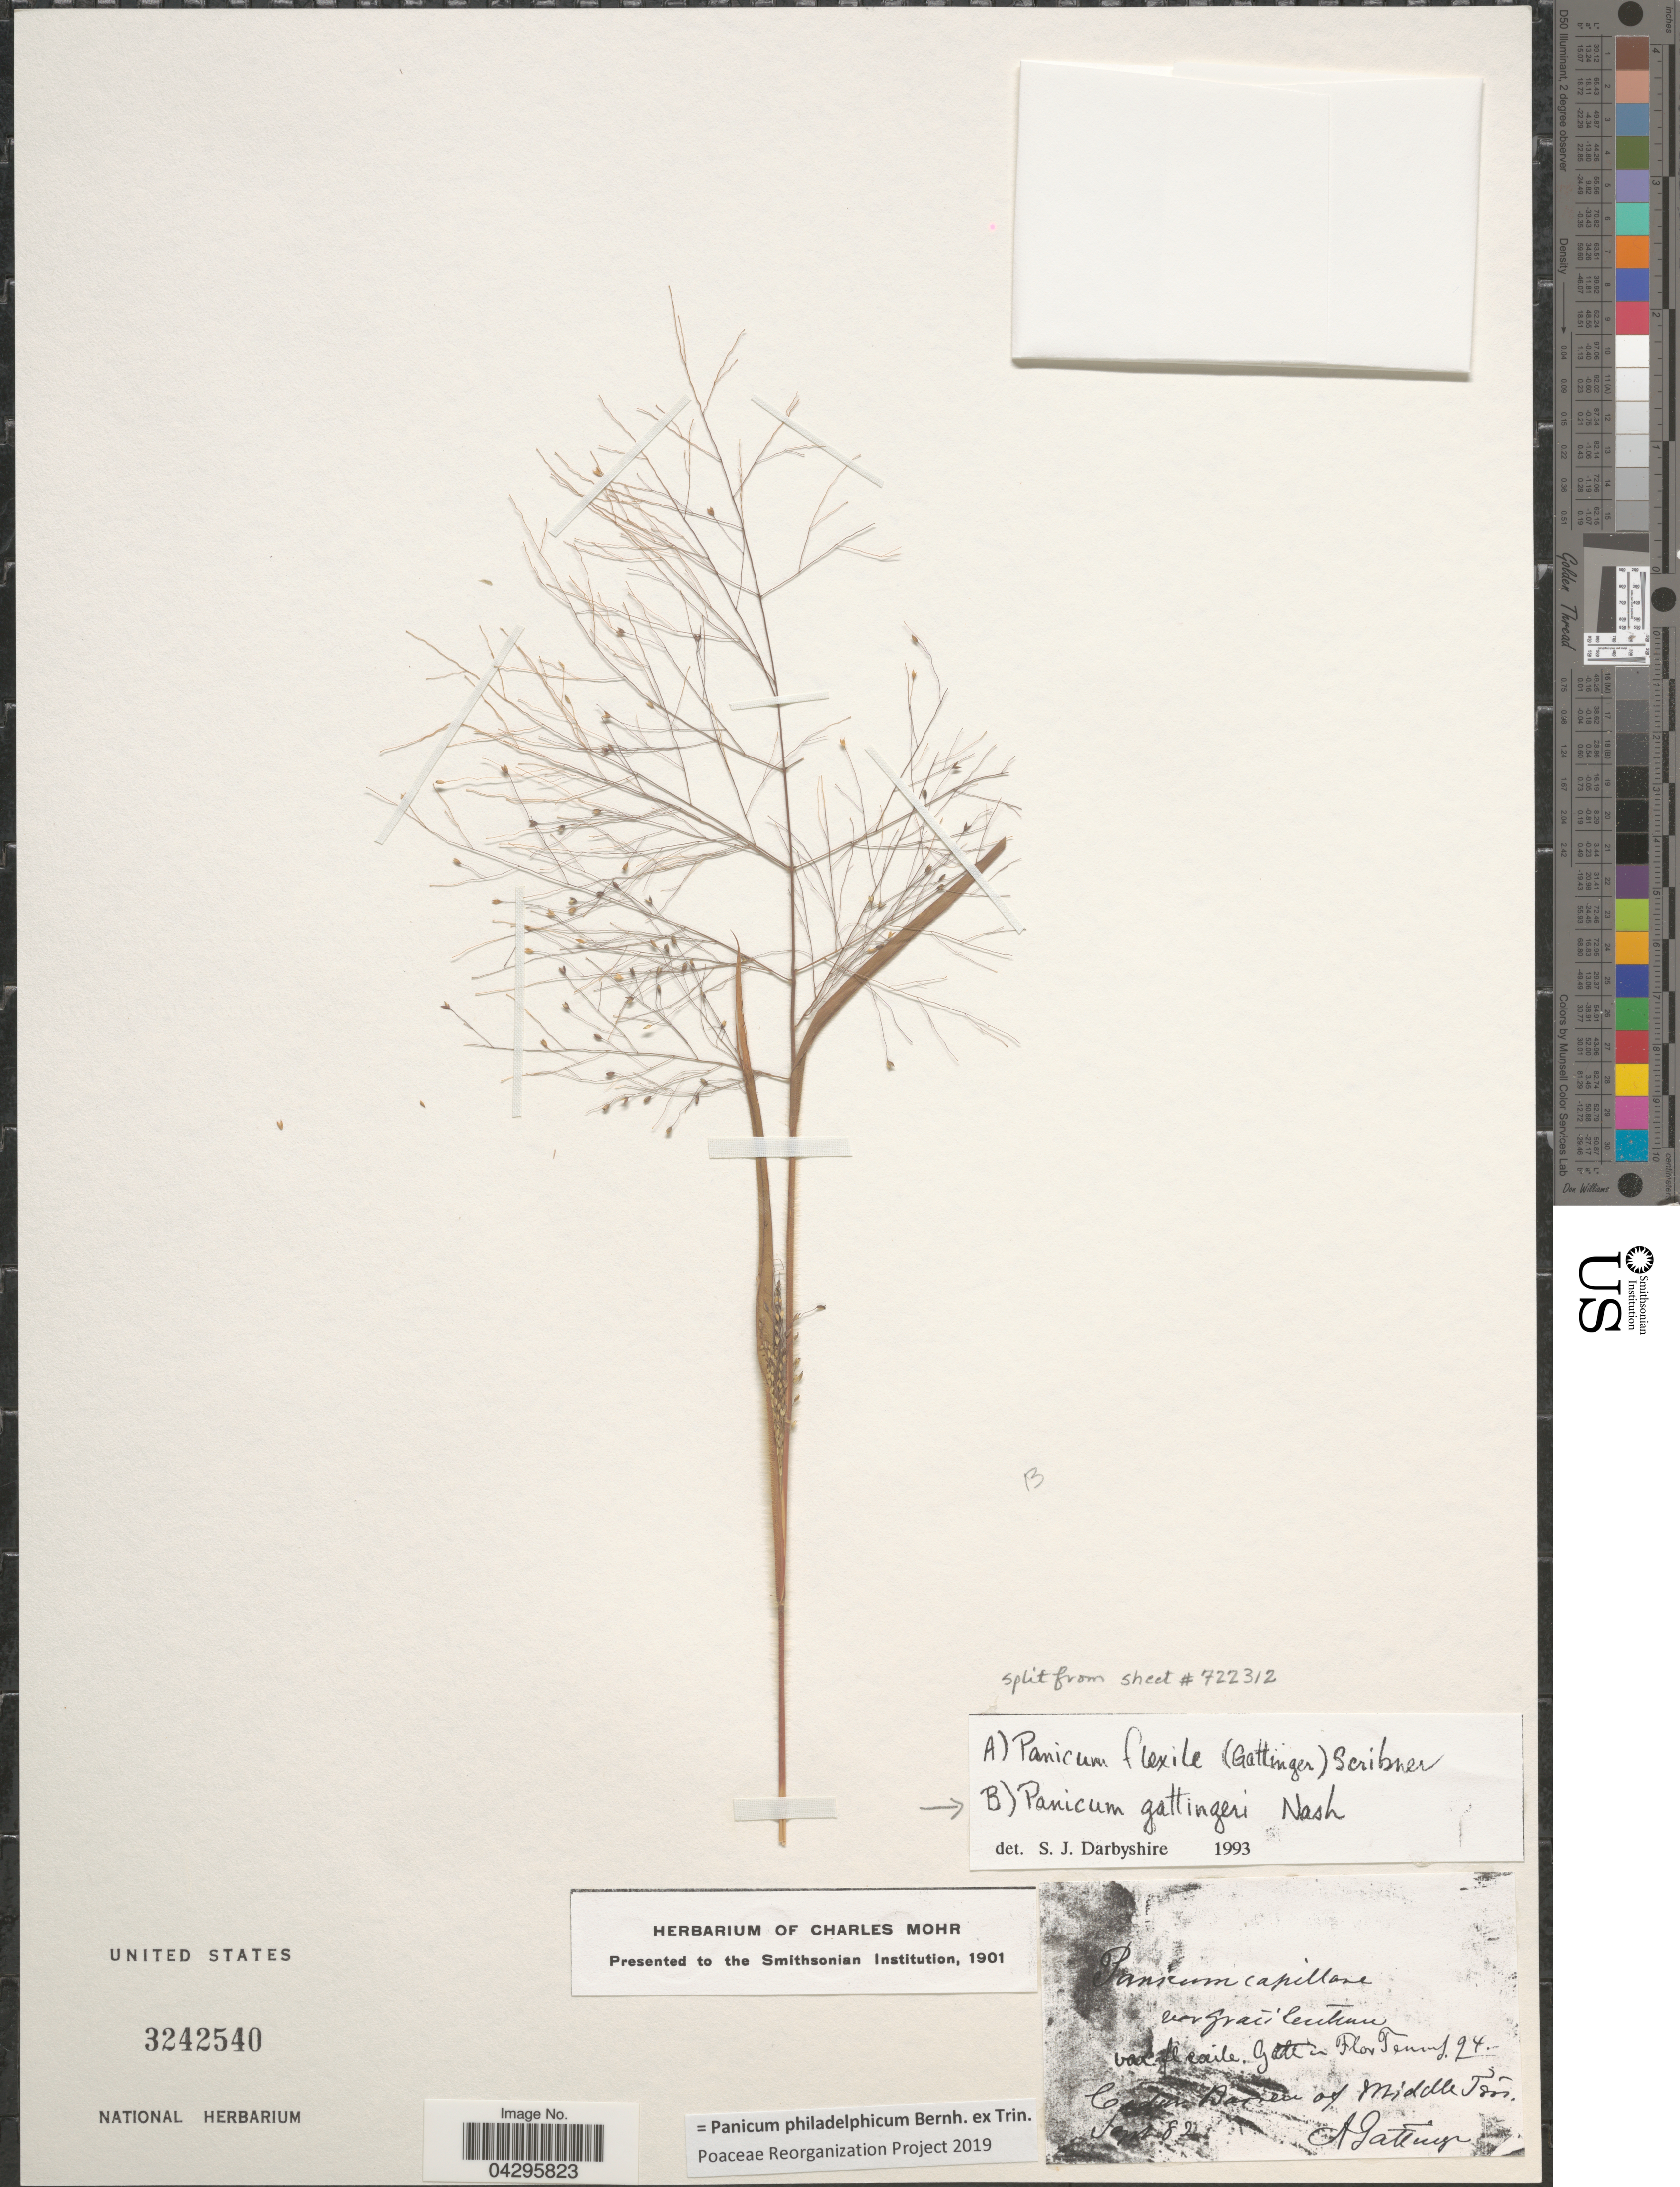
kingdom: Plantae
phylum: Tracheophyta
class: Liliopsida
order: Poales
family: Poaceae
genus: Panicum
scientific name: Panicum philadelphicum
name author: Bernh. ex Trin.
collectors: A. Gattinger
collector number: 82*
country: United States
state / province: Tennessee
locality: Cedar Barren of Middle Ten.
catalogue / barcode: US 3242540